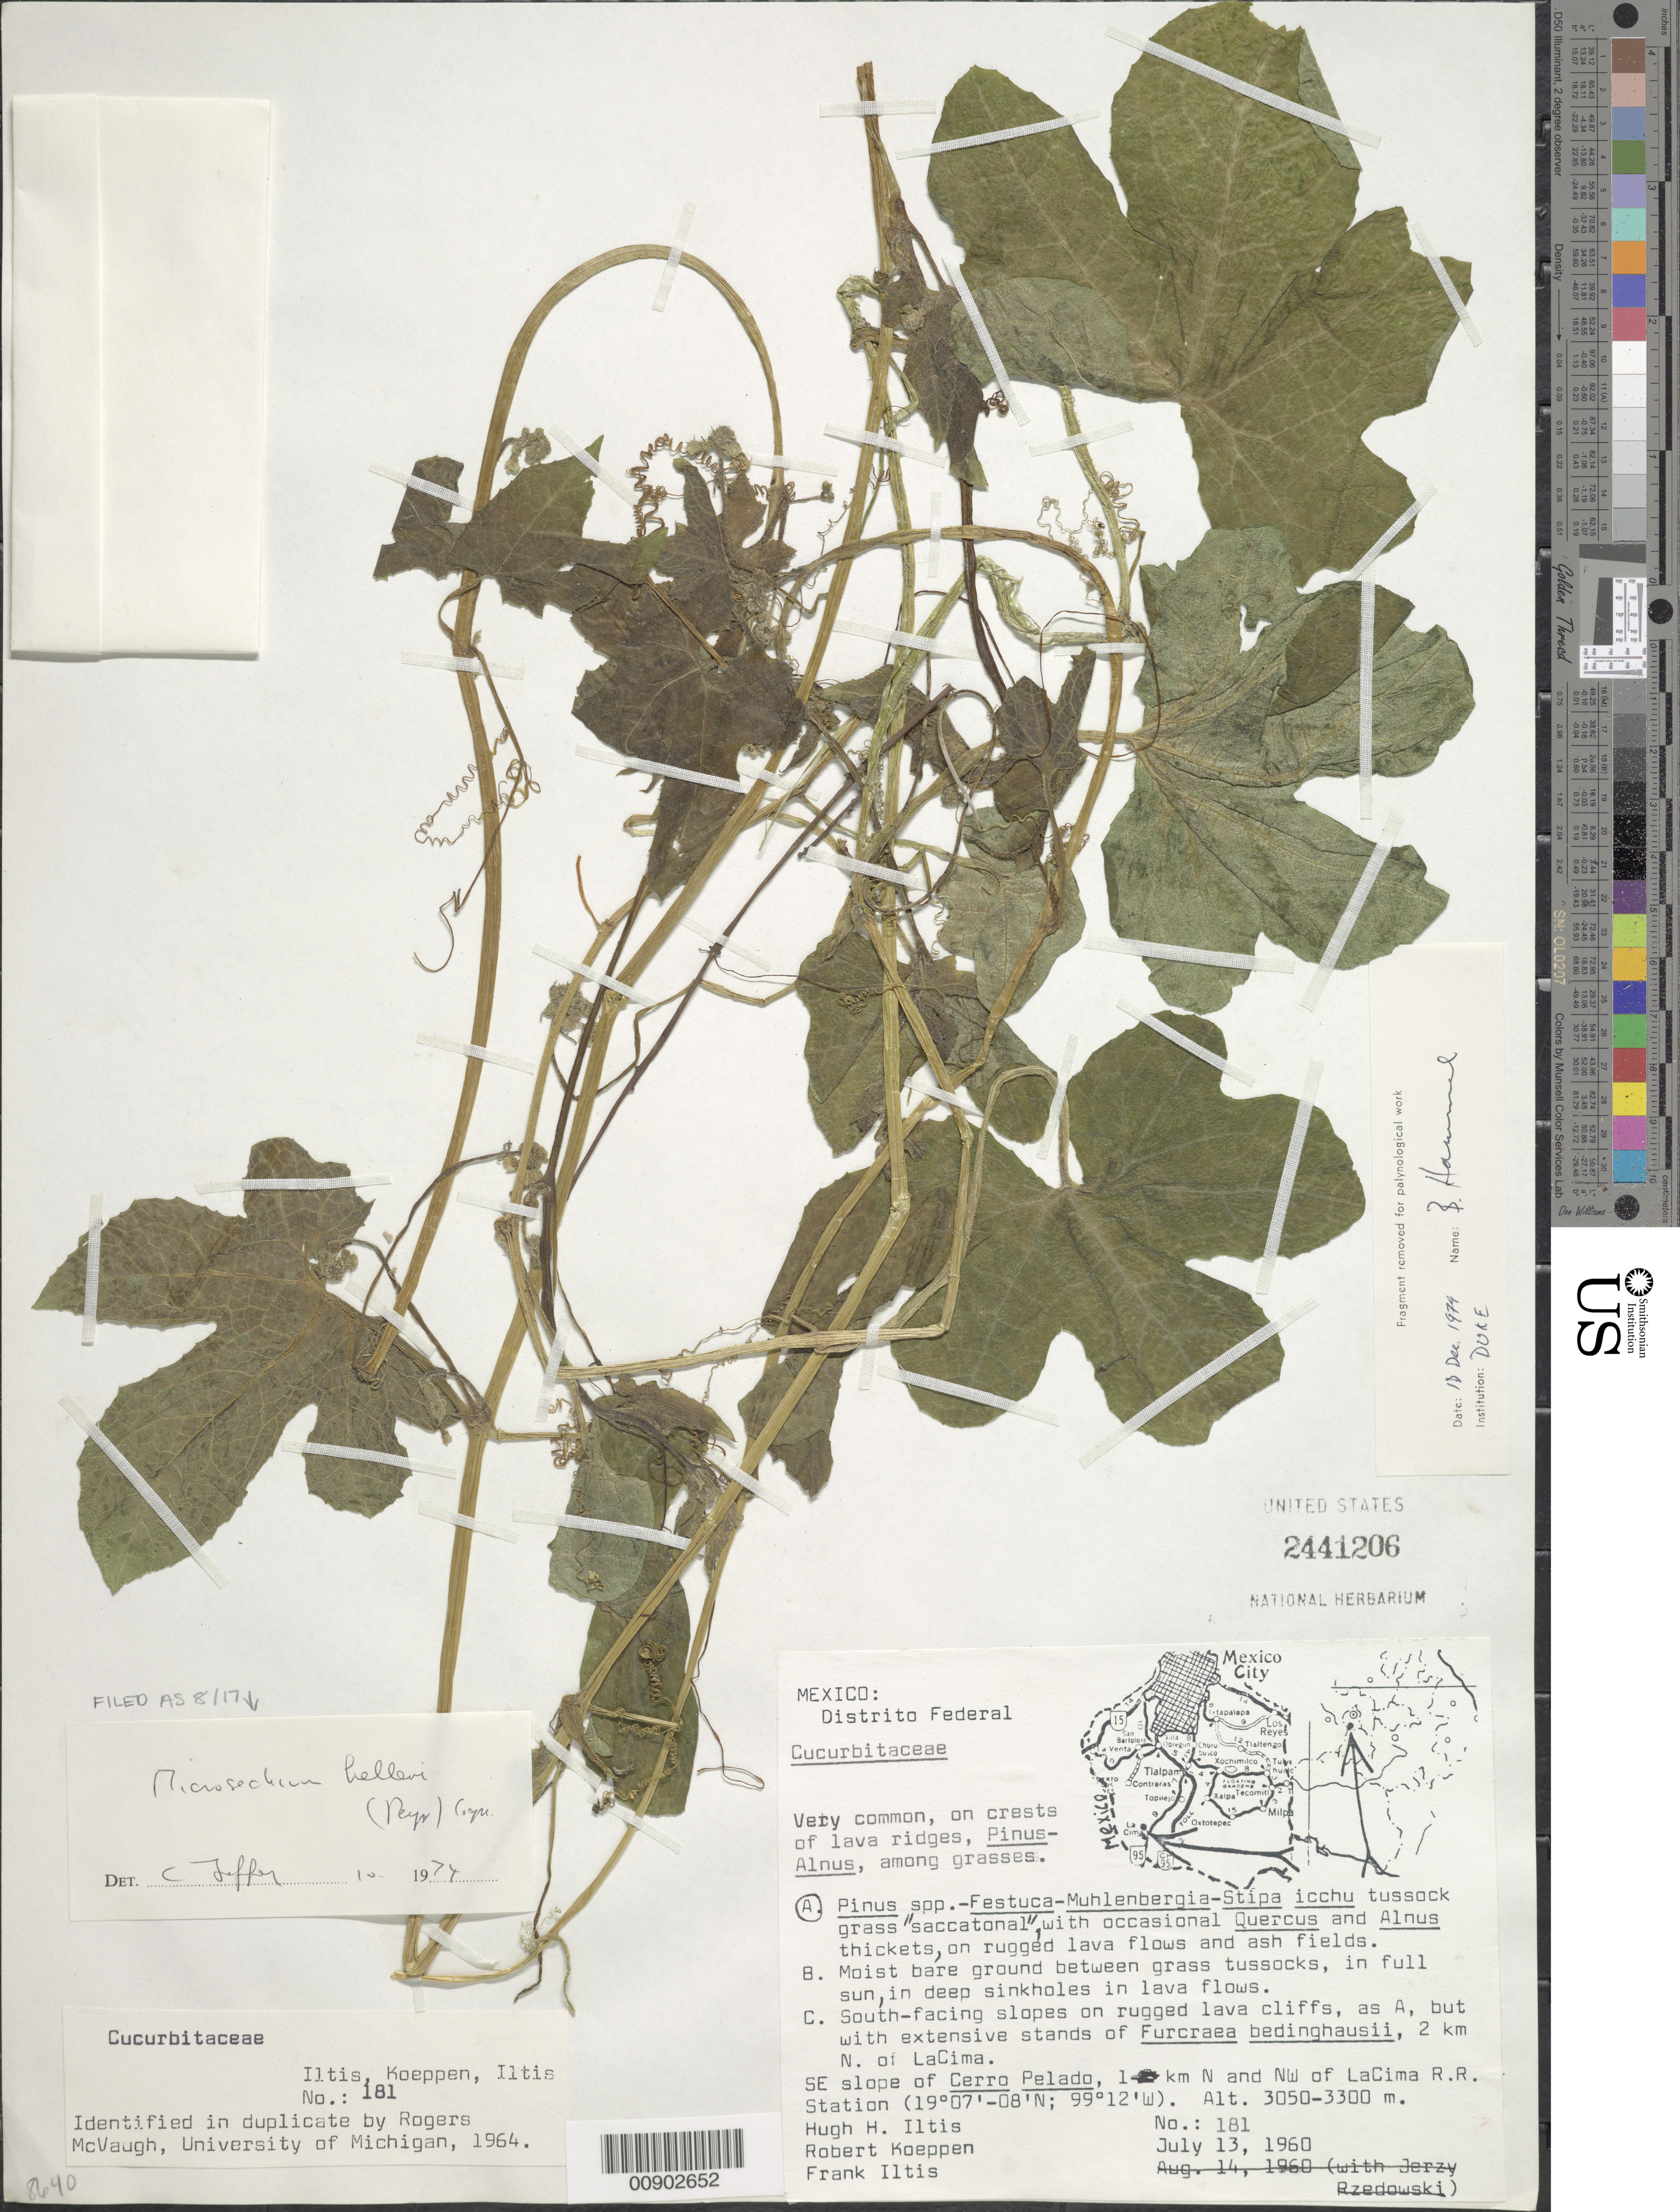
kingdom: Plantae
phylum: Tracheophyta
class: Magnoliopsida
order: Cucurbitales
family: Cucurbitaceae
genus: Microsechium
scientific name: Microsechium helleri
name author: (Peyr.) Cogn.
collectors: H. H. Iltis, R. C. Koeppen & F. Iltis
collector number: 181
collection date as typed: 13 Jul 1960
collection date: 1960-07-13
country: Mexico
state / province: Distrito Federal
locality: SE slope of Cerro Pelado 1 km. N and NW of La Cima R.R. Station.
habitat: Pinus spp., Festuca, Muhlenbergia, Stipa icchu tussock grass "saccatonal", with occasional Quercus and Alnus thickets..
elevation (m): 3300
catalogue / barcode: US 2441206